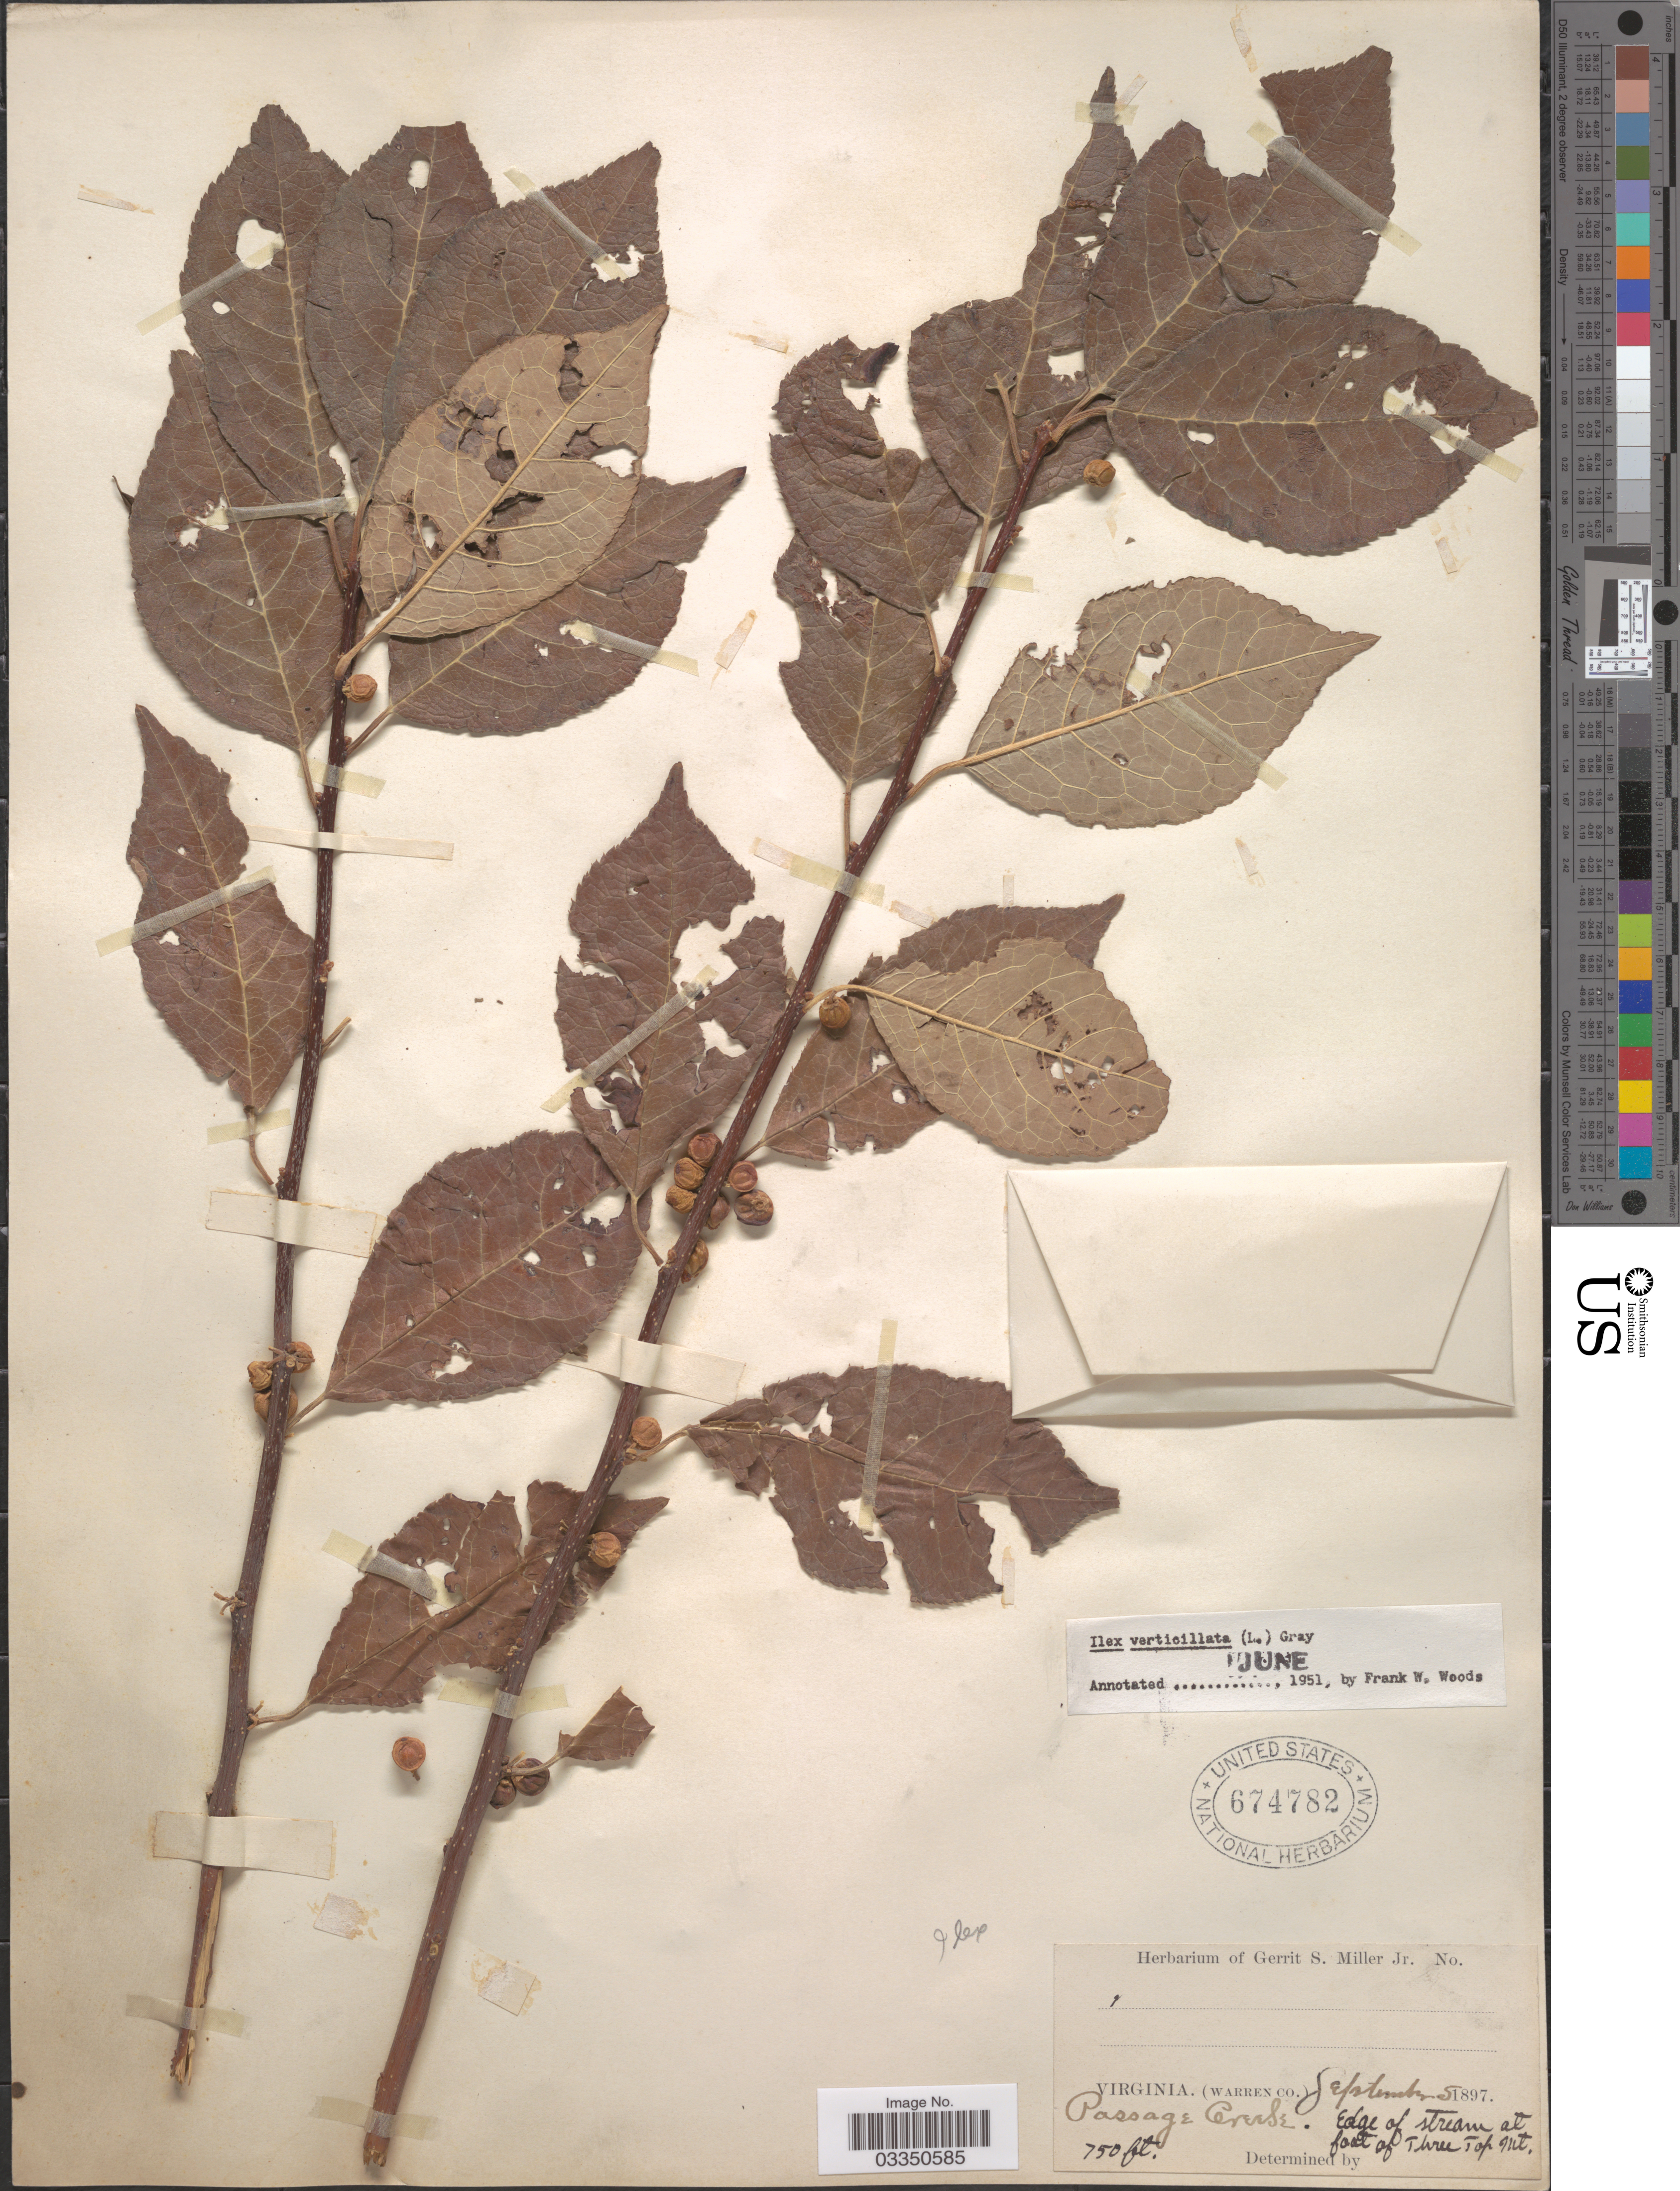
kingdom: Plantae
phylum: Tracheophyta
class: Magnoliopsida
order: Aquifoliales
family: Aquifoliaceae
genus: Ilex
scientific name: Ilex verticillata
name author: (L.) A. Gray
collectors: ex herb. Gerrit S. Miller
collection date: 1897-09-05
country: United States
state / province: Virginia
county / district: Warren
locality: Passage Creek.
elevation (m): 229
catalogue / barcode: US 674782